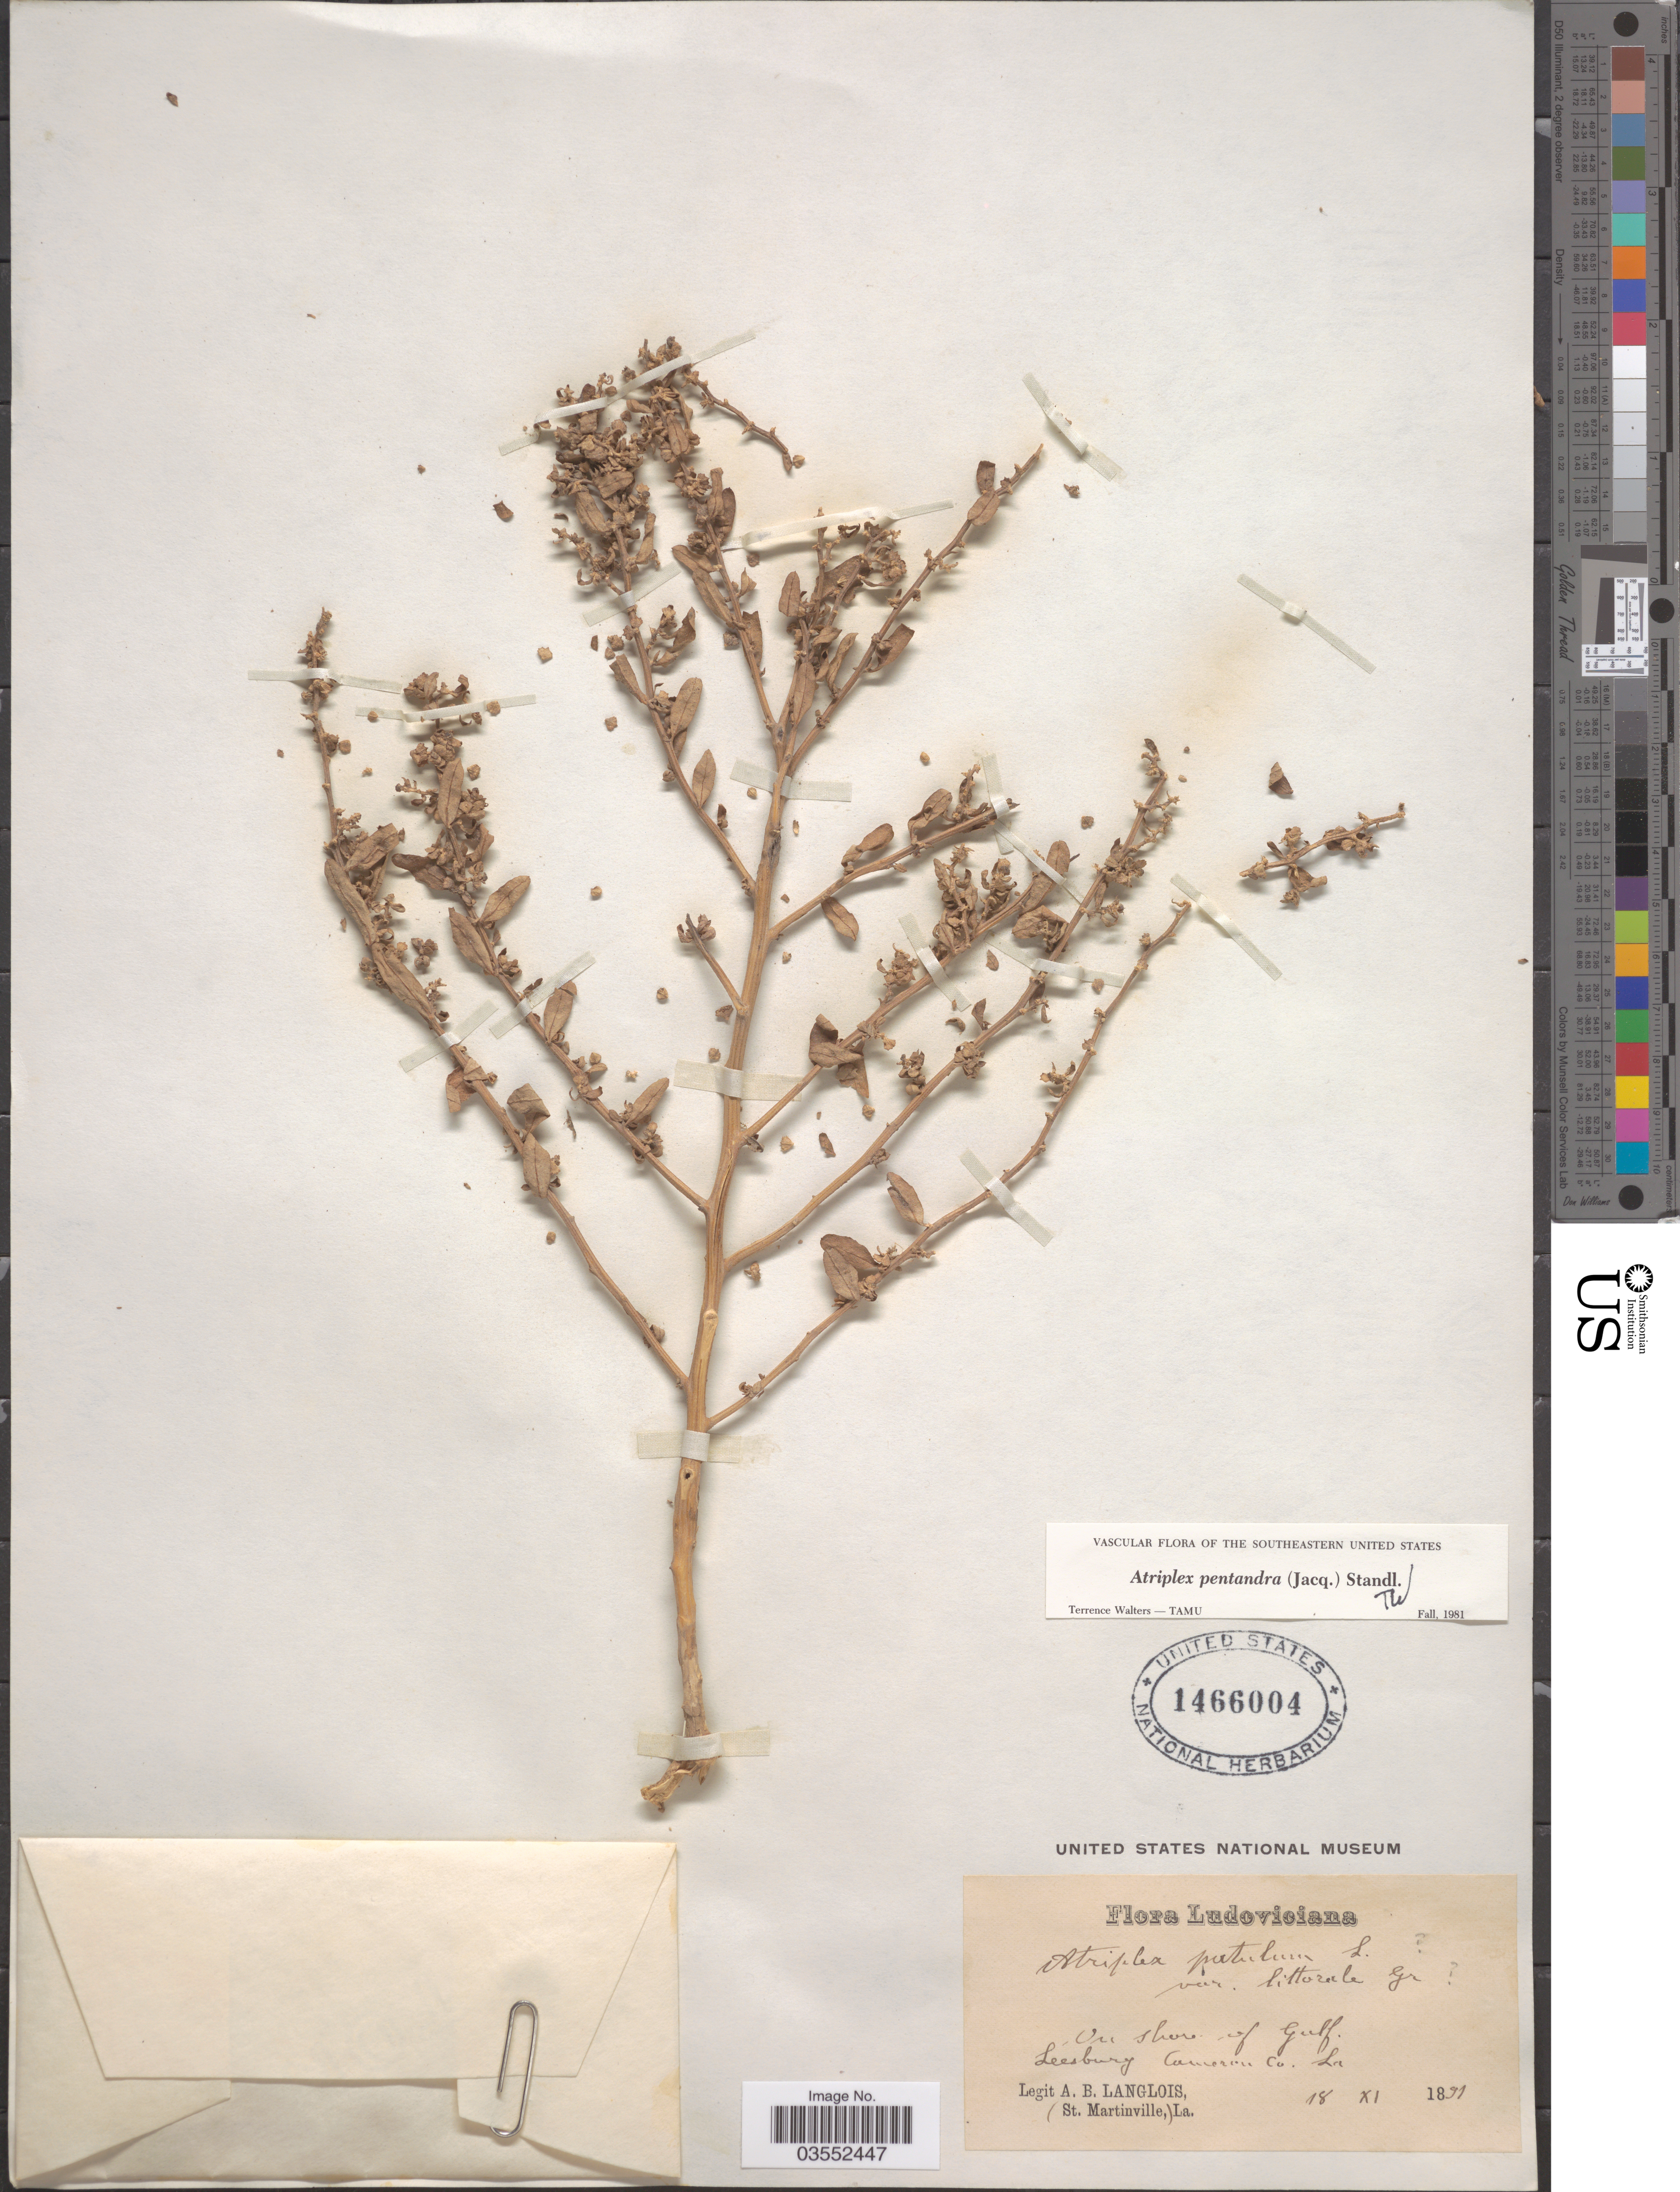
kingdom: Plantae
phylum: Tracheophyta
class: Magnoliopsida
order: Caryophyllales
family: Amaranthaceae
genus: Atriplex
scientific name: Atriplex pentandra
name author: (Jacq.) Standl.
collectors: A. Langlois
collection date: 1891-11-18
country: United States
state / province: Louisiana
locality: On shore of Gulf. Leesburg, Cameron Co.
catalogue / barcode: US 1466004